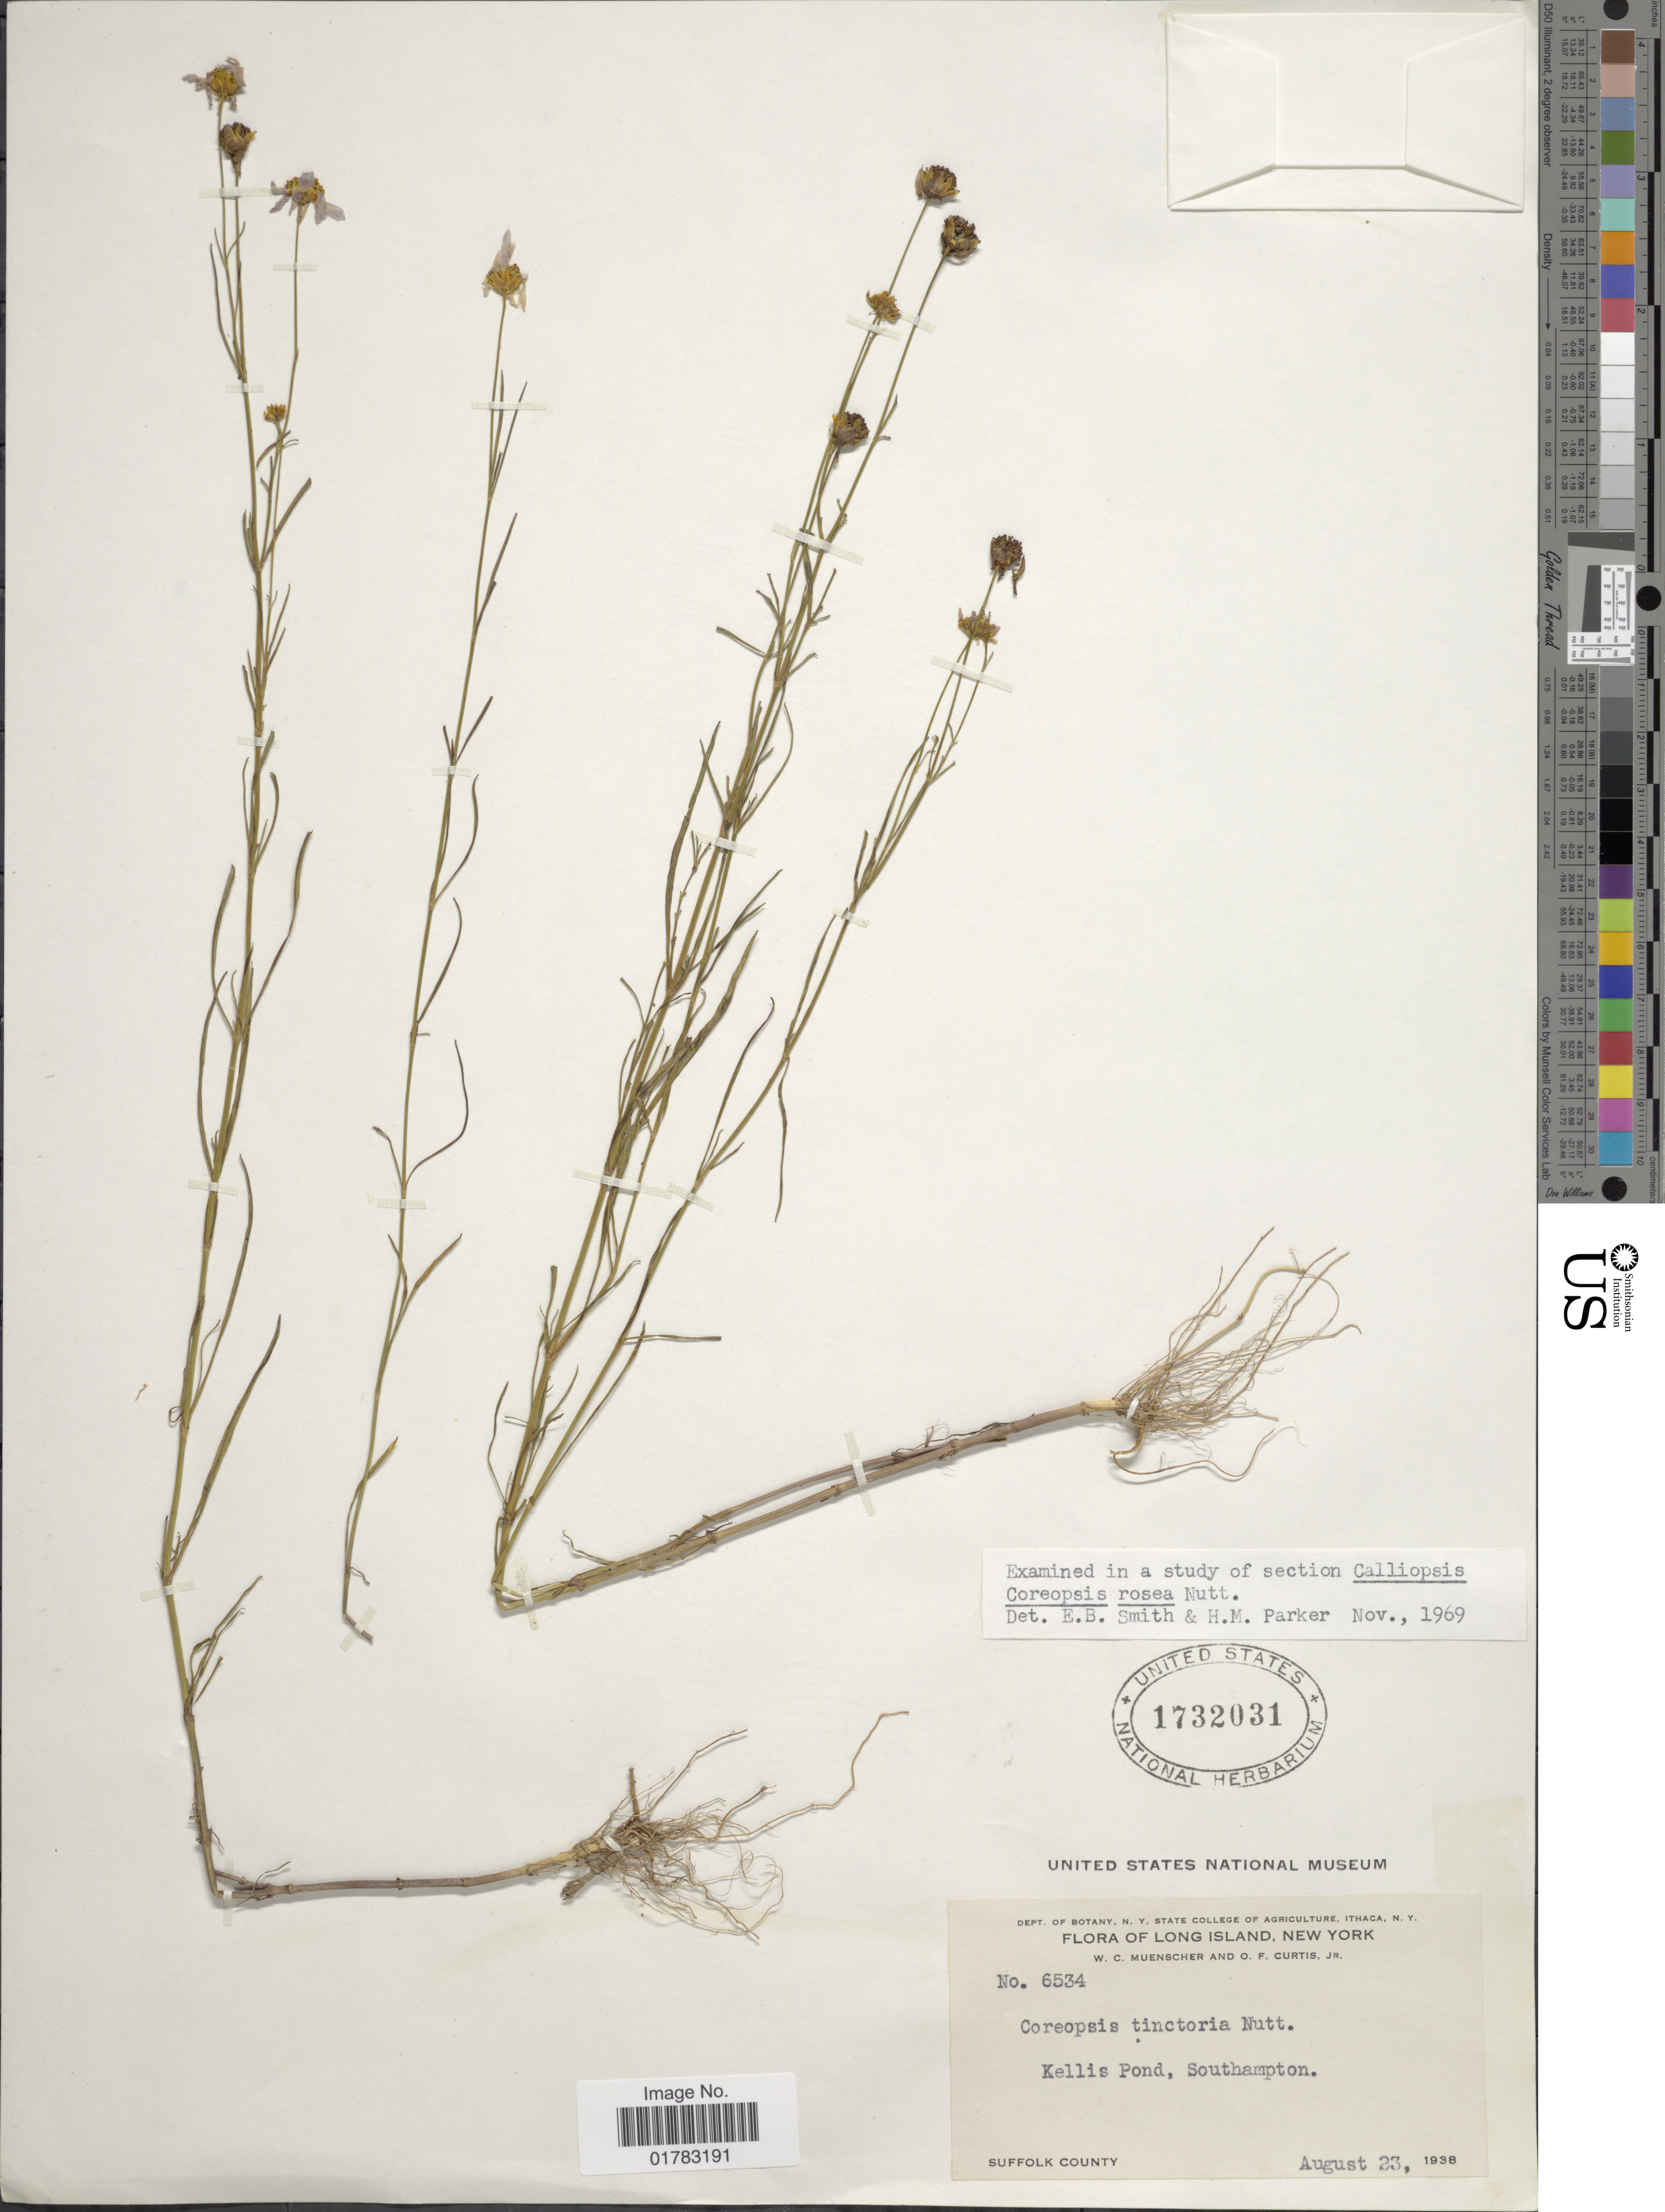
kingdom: Plantae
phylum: Tracheophyta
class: Magnoliopsida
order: Asterales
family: Asteraceae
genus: Coreopsis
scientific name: Coreopsis rosea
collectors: W. Muenscher & O. Curtis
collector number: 6534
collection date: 1938-08-23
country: United States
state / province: New York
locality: Long Island, Kellis Pond, Southhampton,Suffolk County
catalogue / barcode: US 1732031